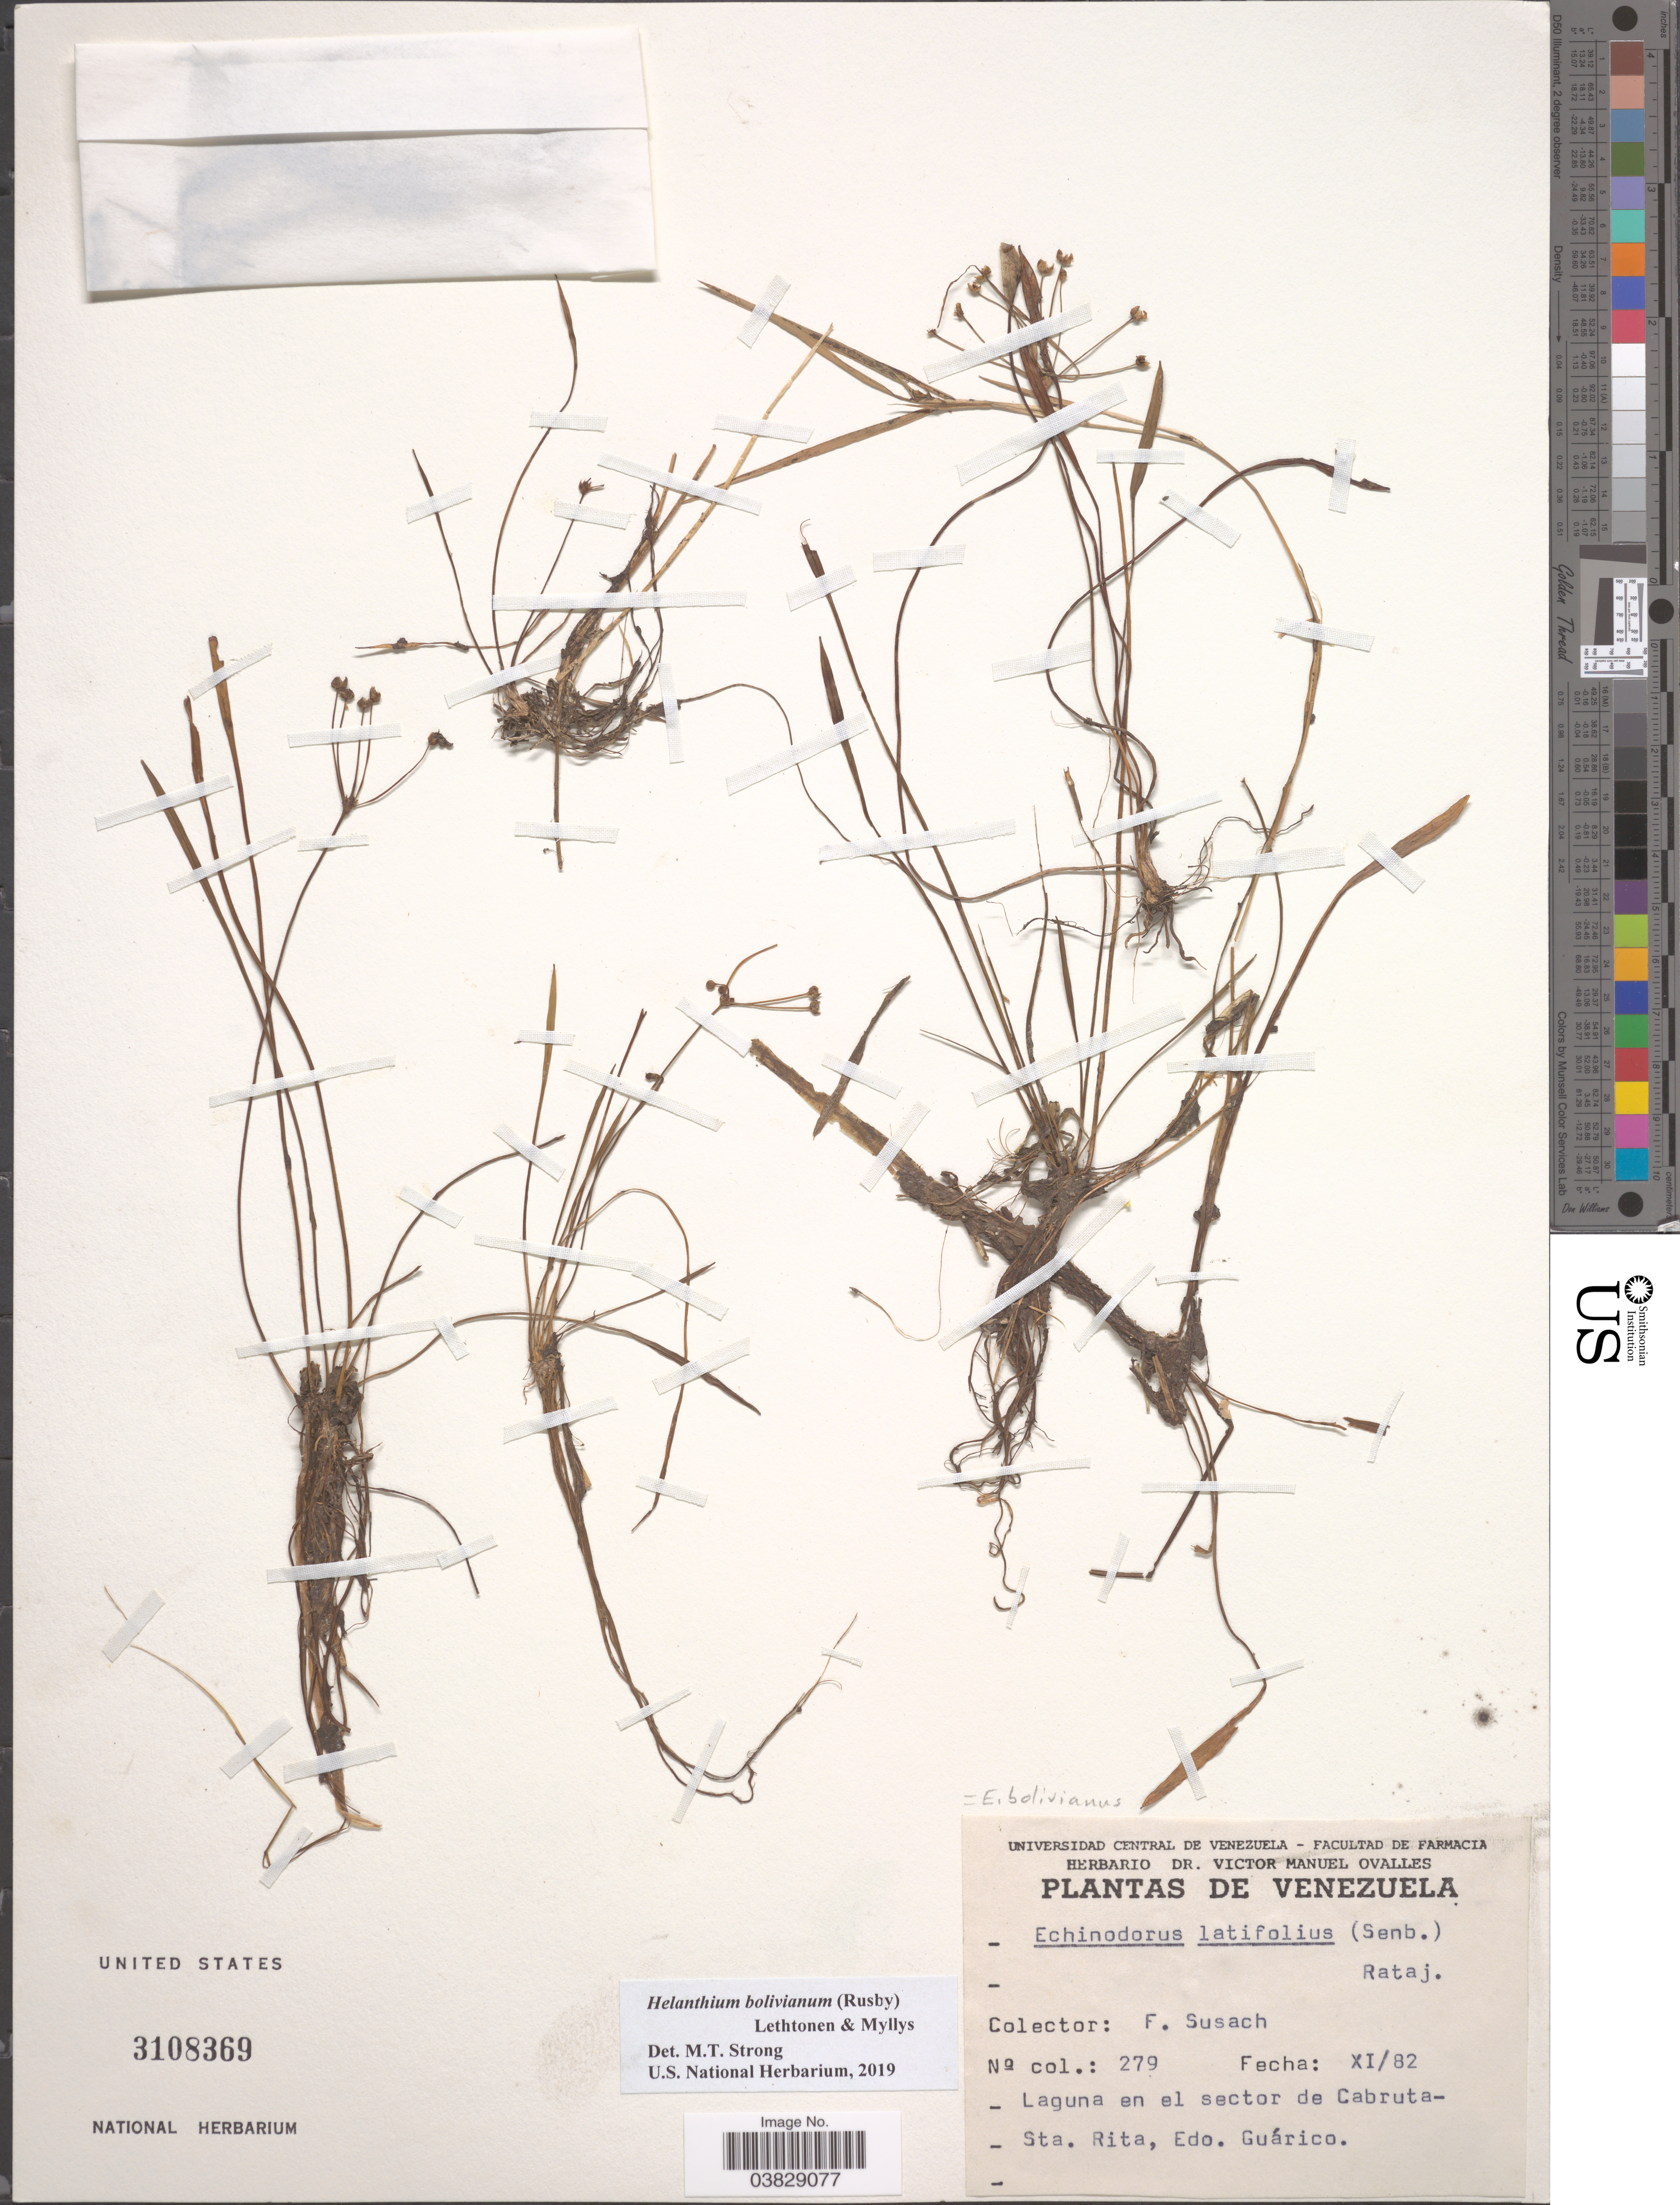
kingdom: Plantae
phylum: Tracheophyta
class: Liliopsida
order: Alismatales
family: Alismataceae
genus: Helanthium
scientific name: Helanthium tenellum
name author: (Mart. ex Schult. f.) J.G. Sm.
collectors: F. Susach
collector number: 279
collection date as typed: Transcribed d/m/y: /11/82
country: Venezuela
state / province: Guarico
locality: Laguna en el sector de Cabruta-Sta. Rita.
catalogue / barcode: US 3108369